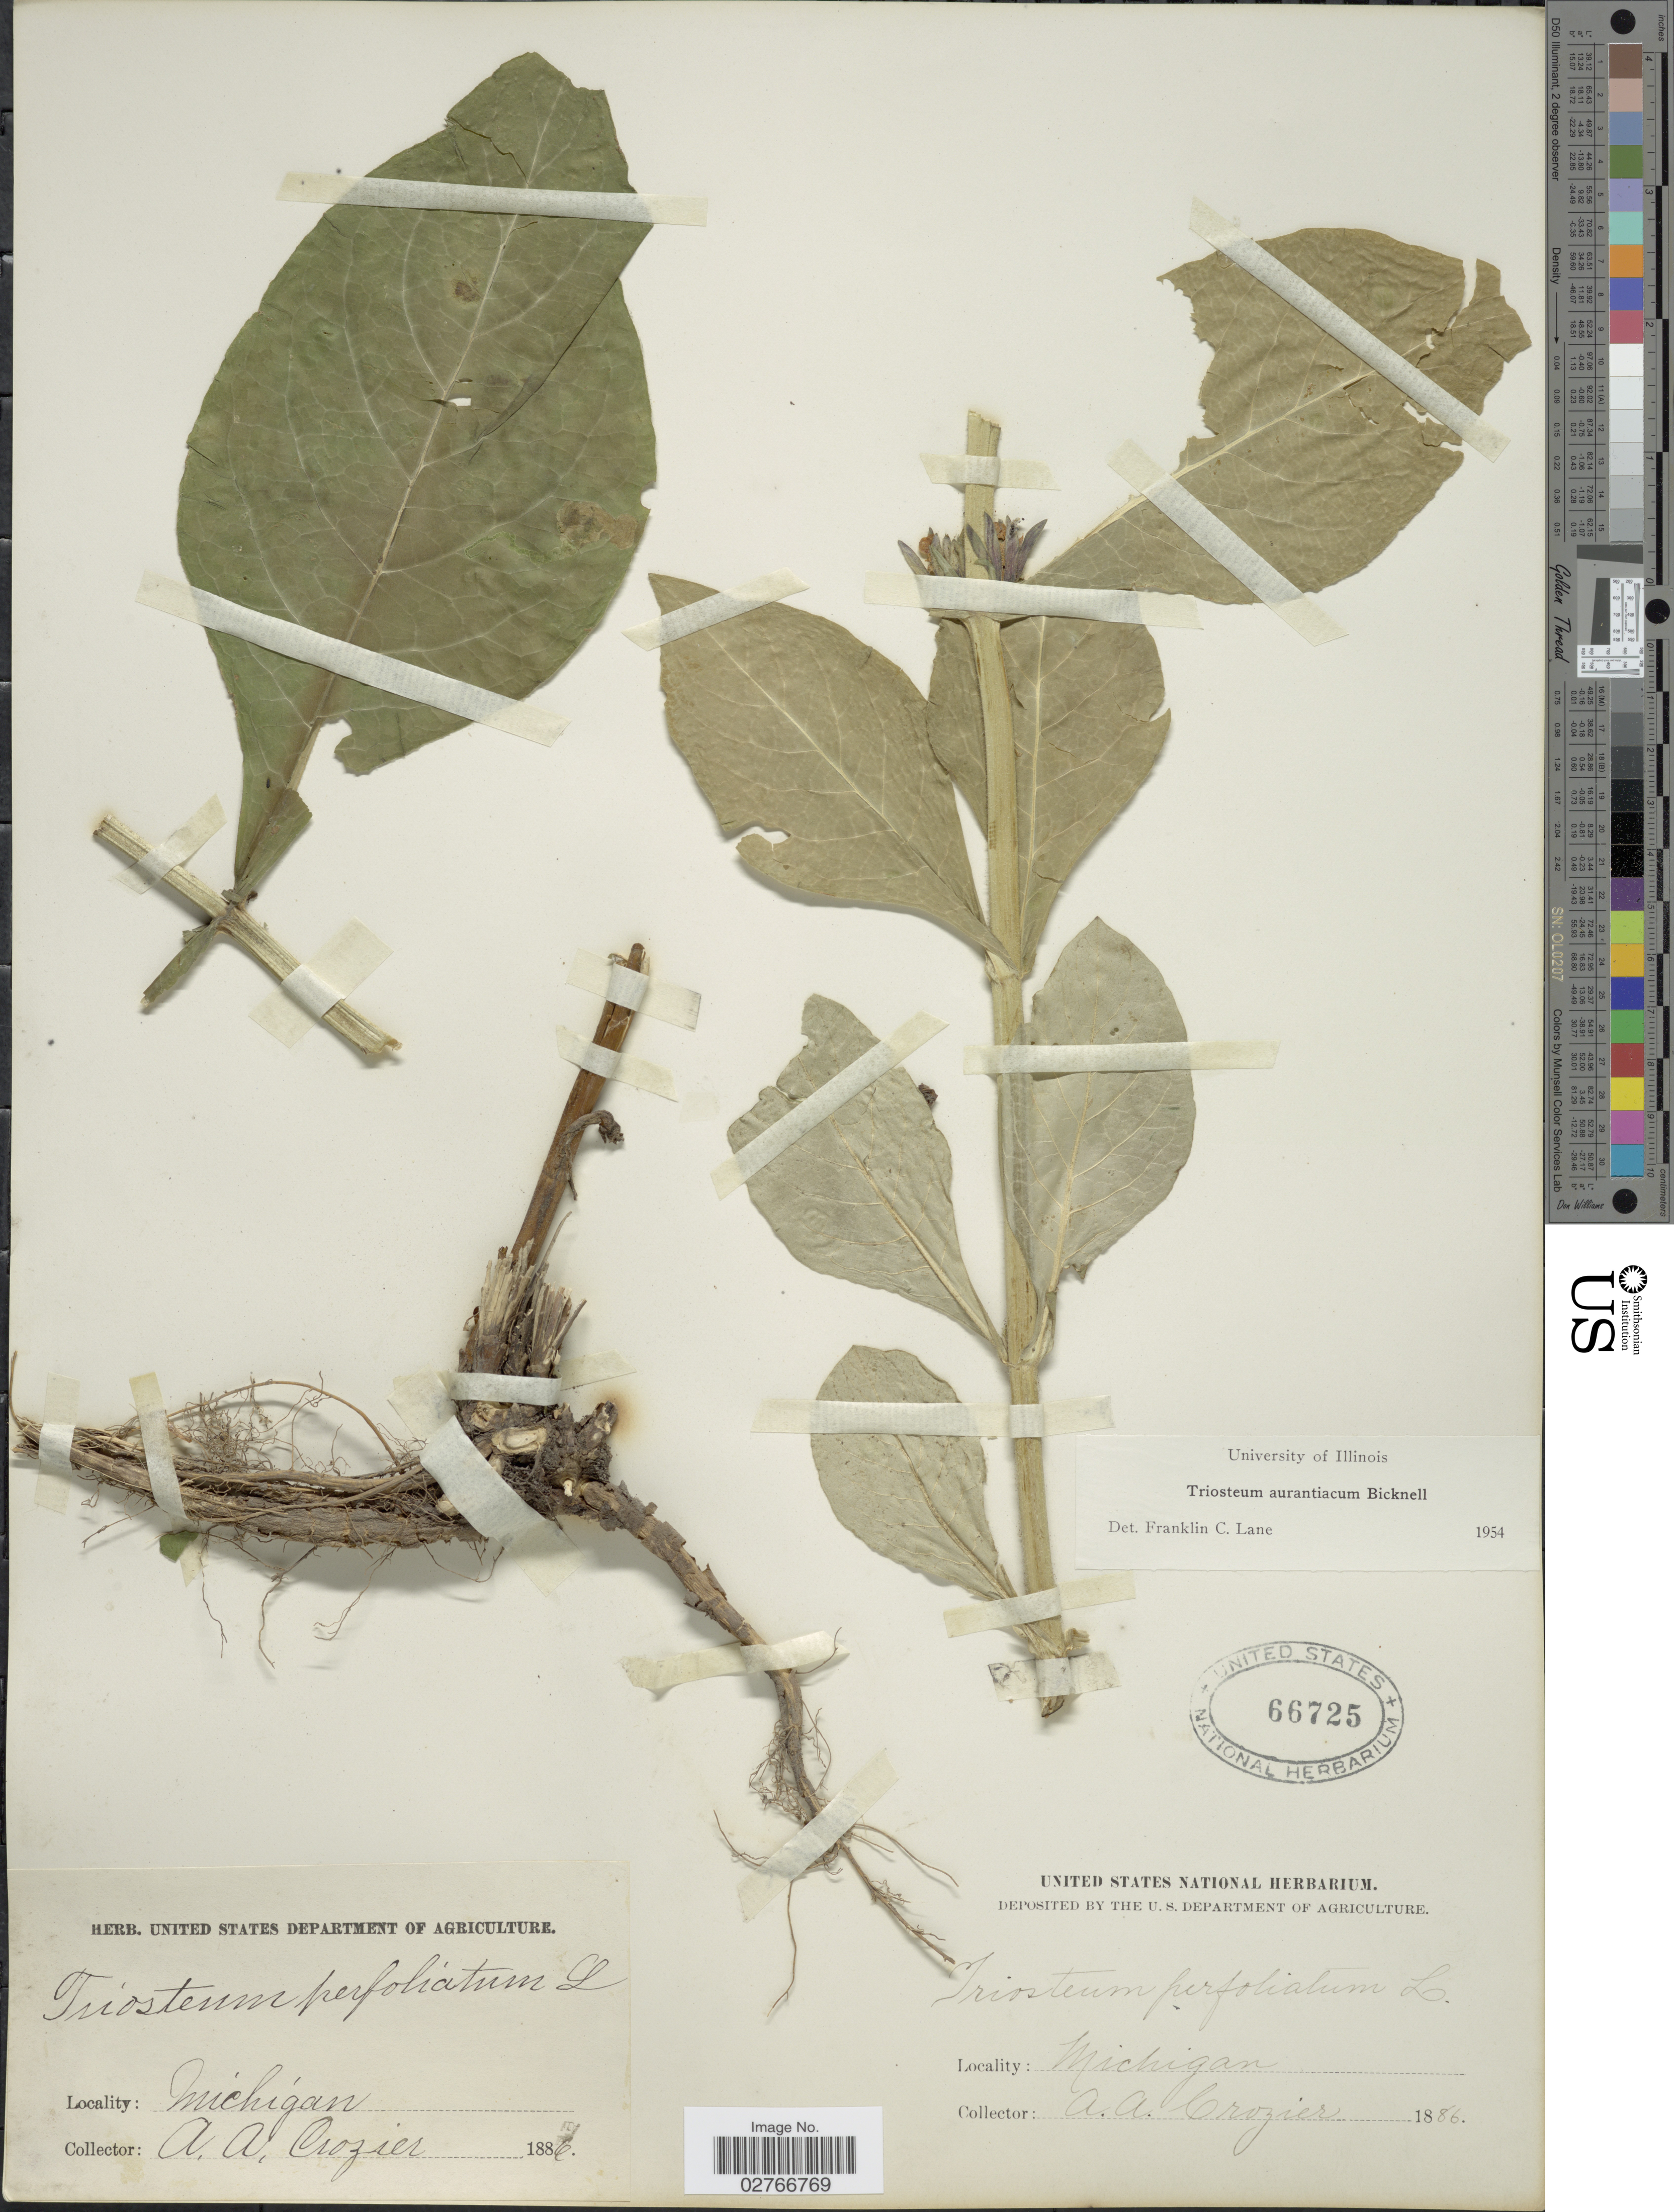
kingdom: Plantae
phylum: Tracheophyta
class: Magnoliopsida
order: Dipsacales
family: Caprifoliaceae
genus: Triosteum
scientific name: Triosteum aurantiacum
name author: E.P. Bicknell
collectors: A. Crozier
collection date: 1886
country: United States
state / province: Michigan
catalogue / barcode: US 66725